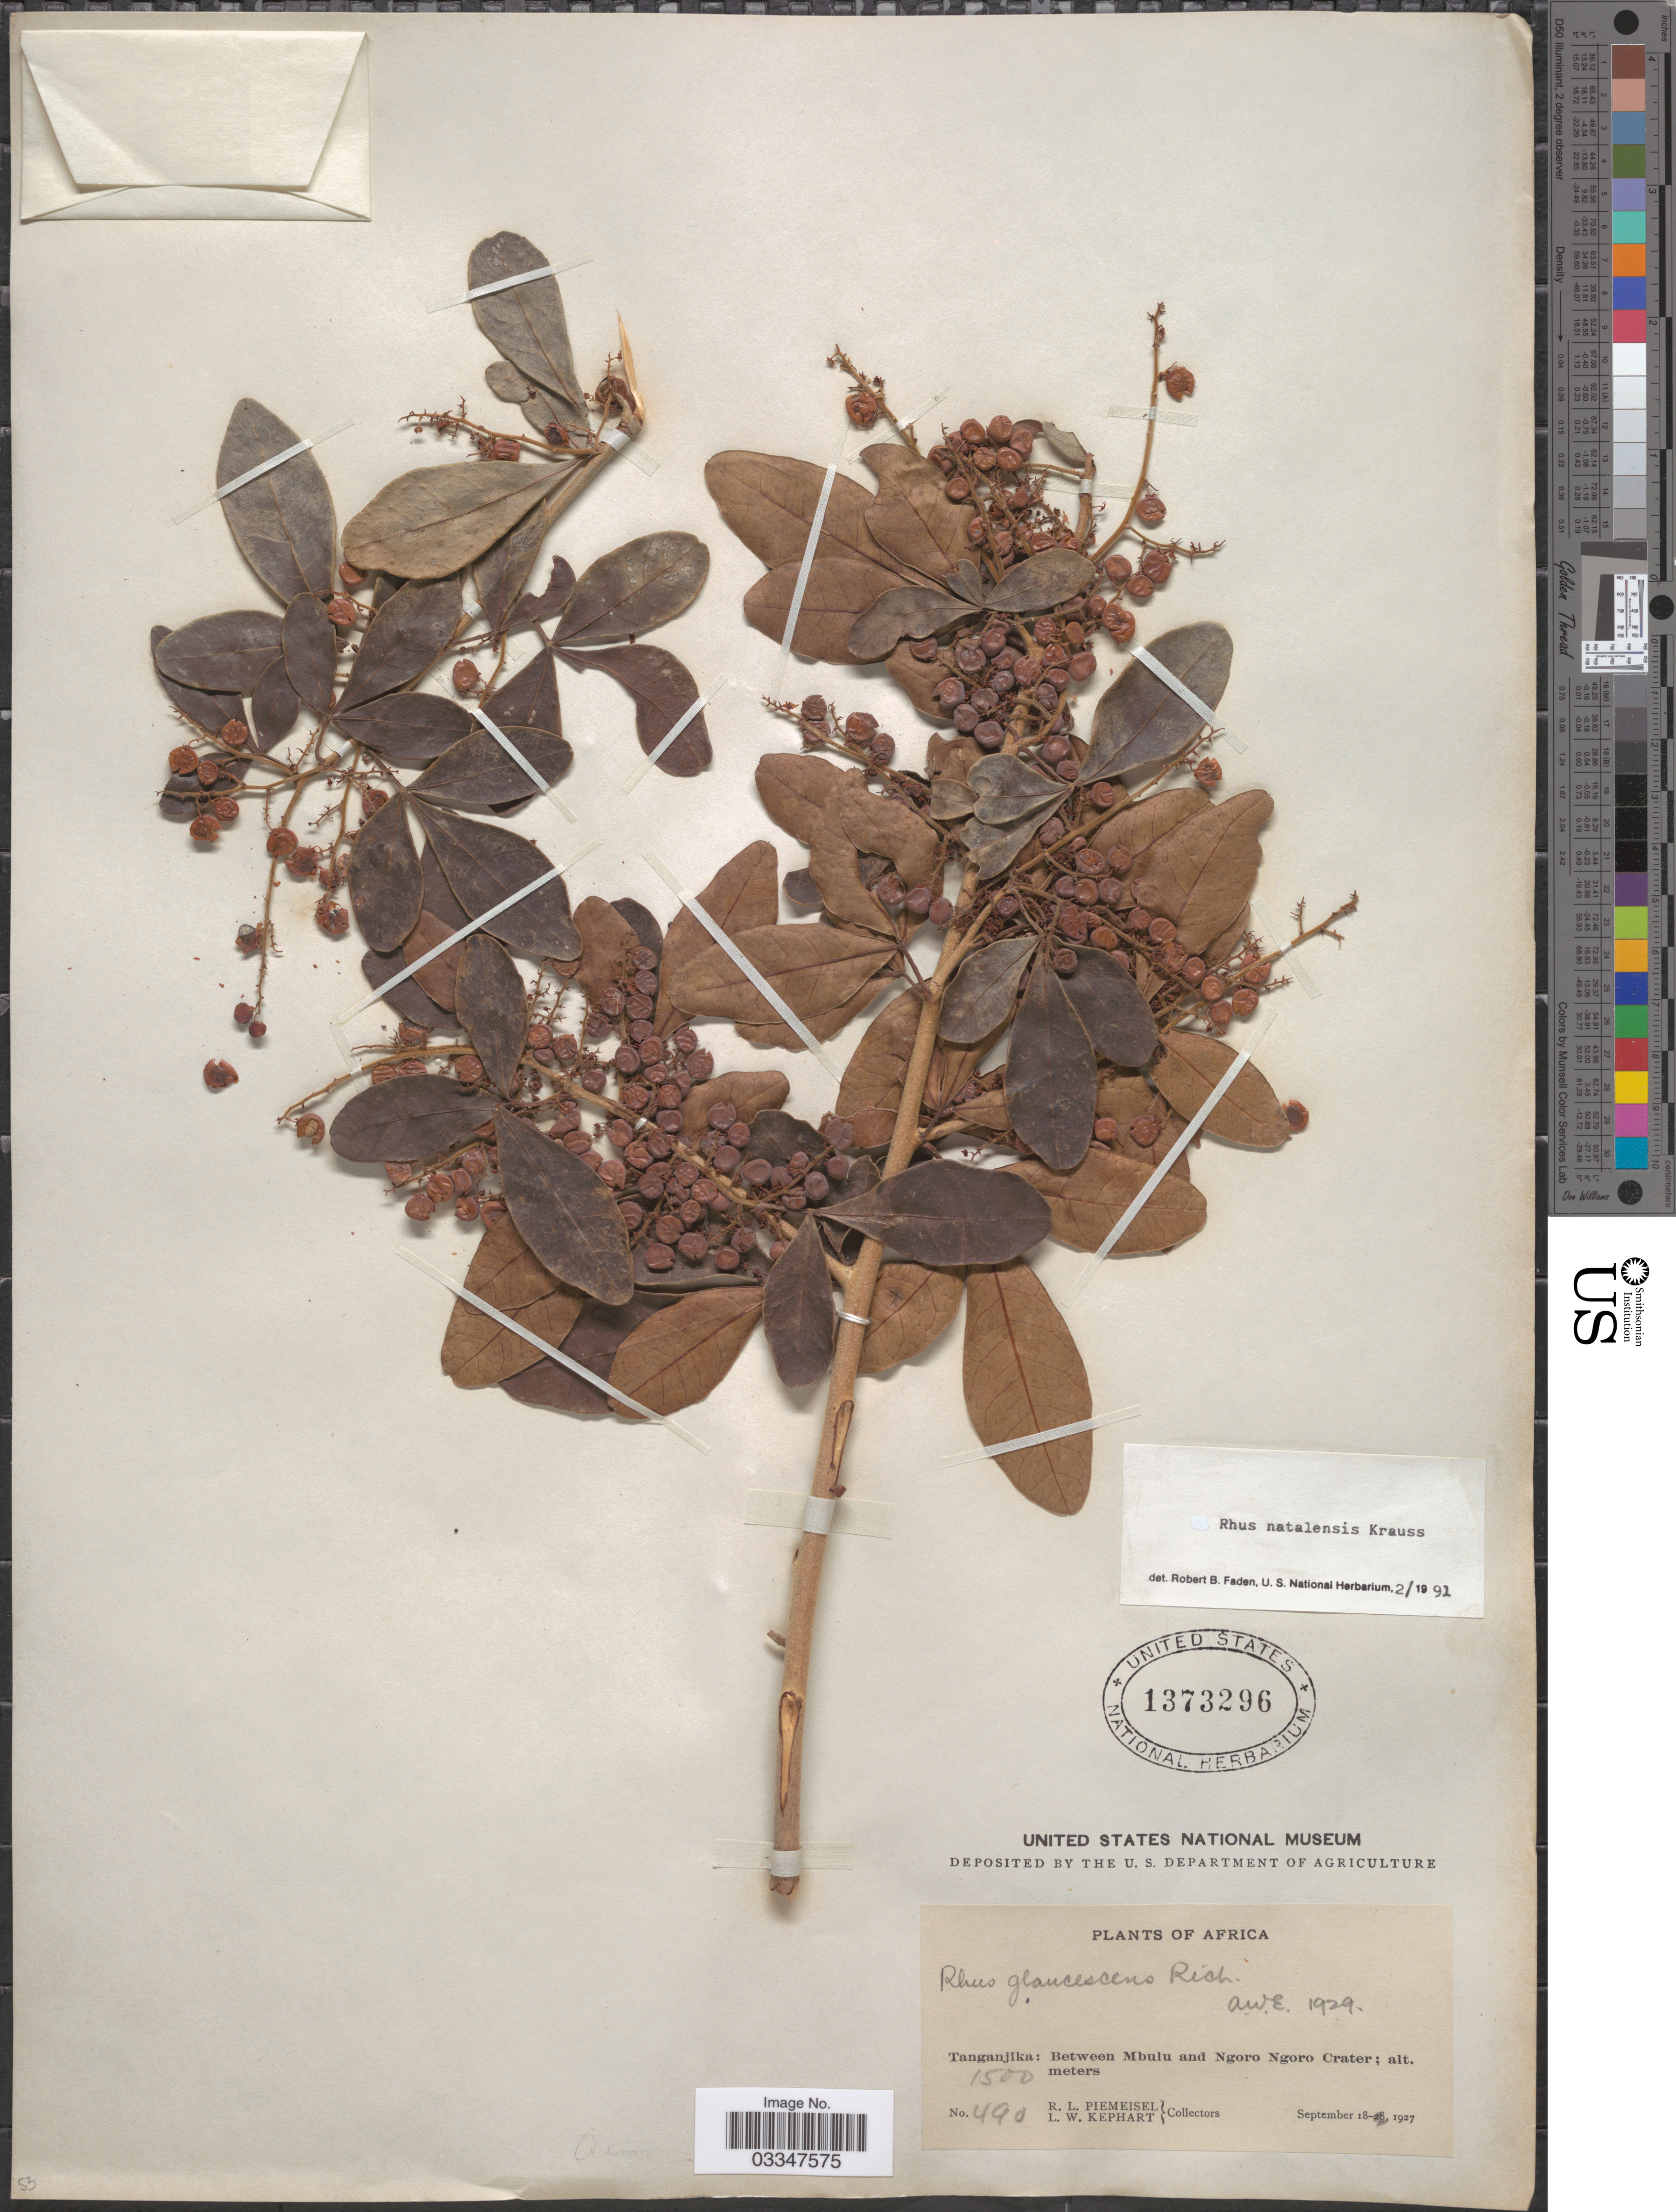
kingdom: Plantae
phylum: Tracheophyta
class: Magnoliopsida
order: Sapindales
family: Anacardiaceae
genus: Rhus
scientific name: Rhus natalensis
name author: Bernh.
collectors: R. L. Piemeisel & L. W. Kephart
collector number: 490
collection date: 1927-09-18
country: Tanzania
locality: Tanganjika: Between Mbulu and Ngoro Ngoro Crater.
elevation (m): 1500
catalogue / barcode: US 1373296